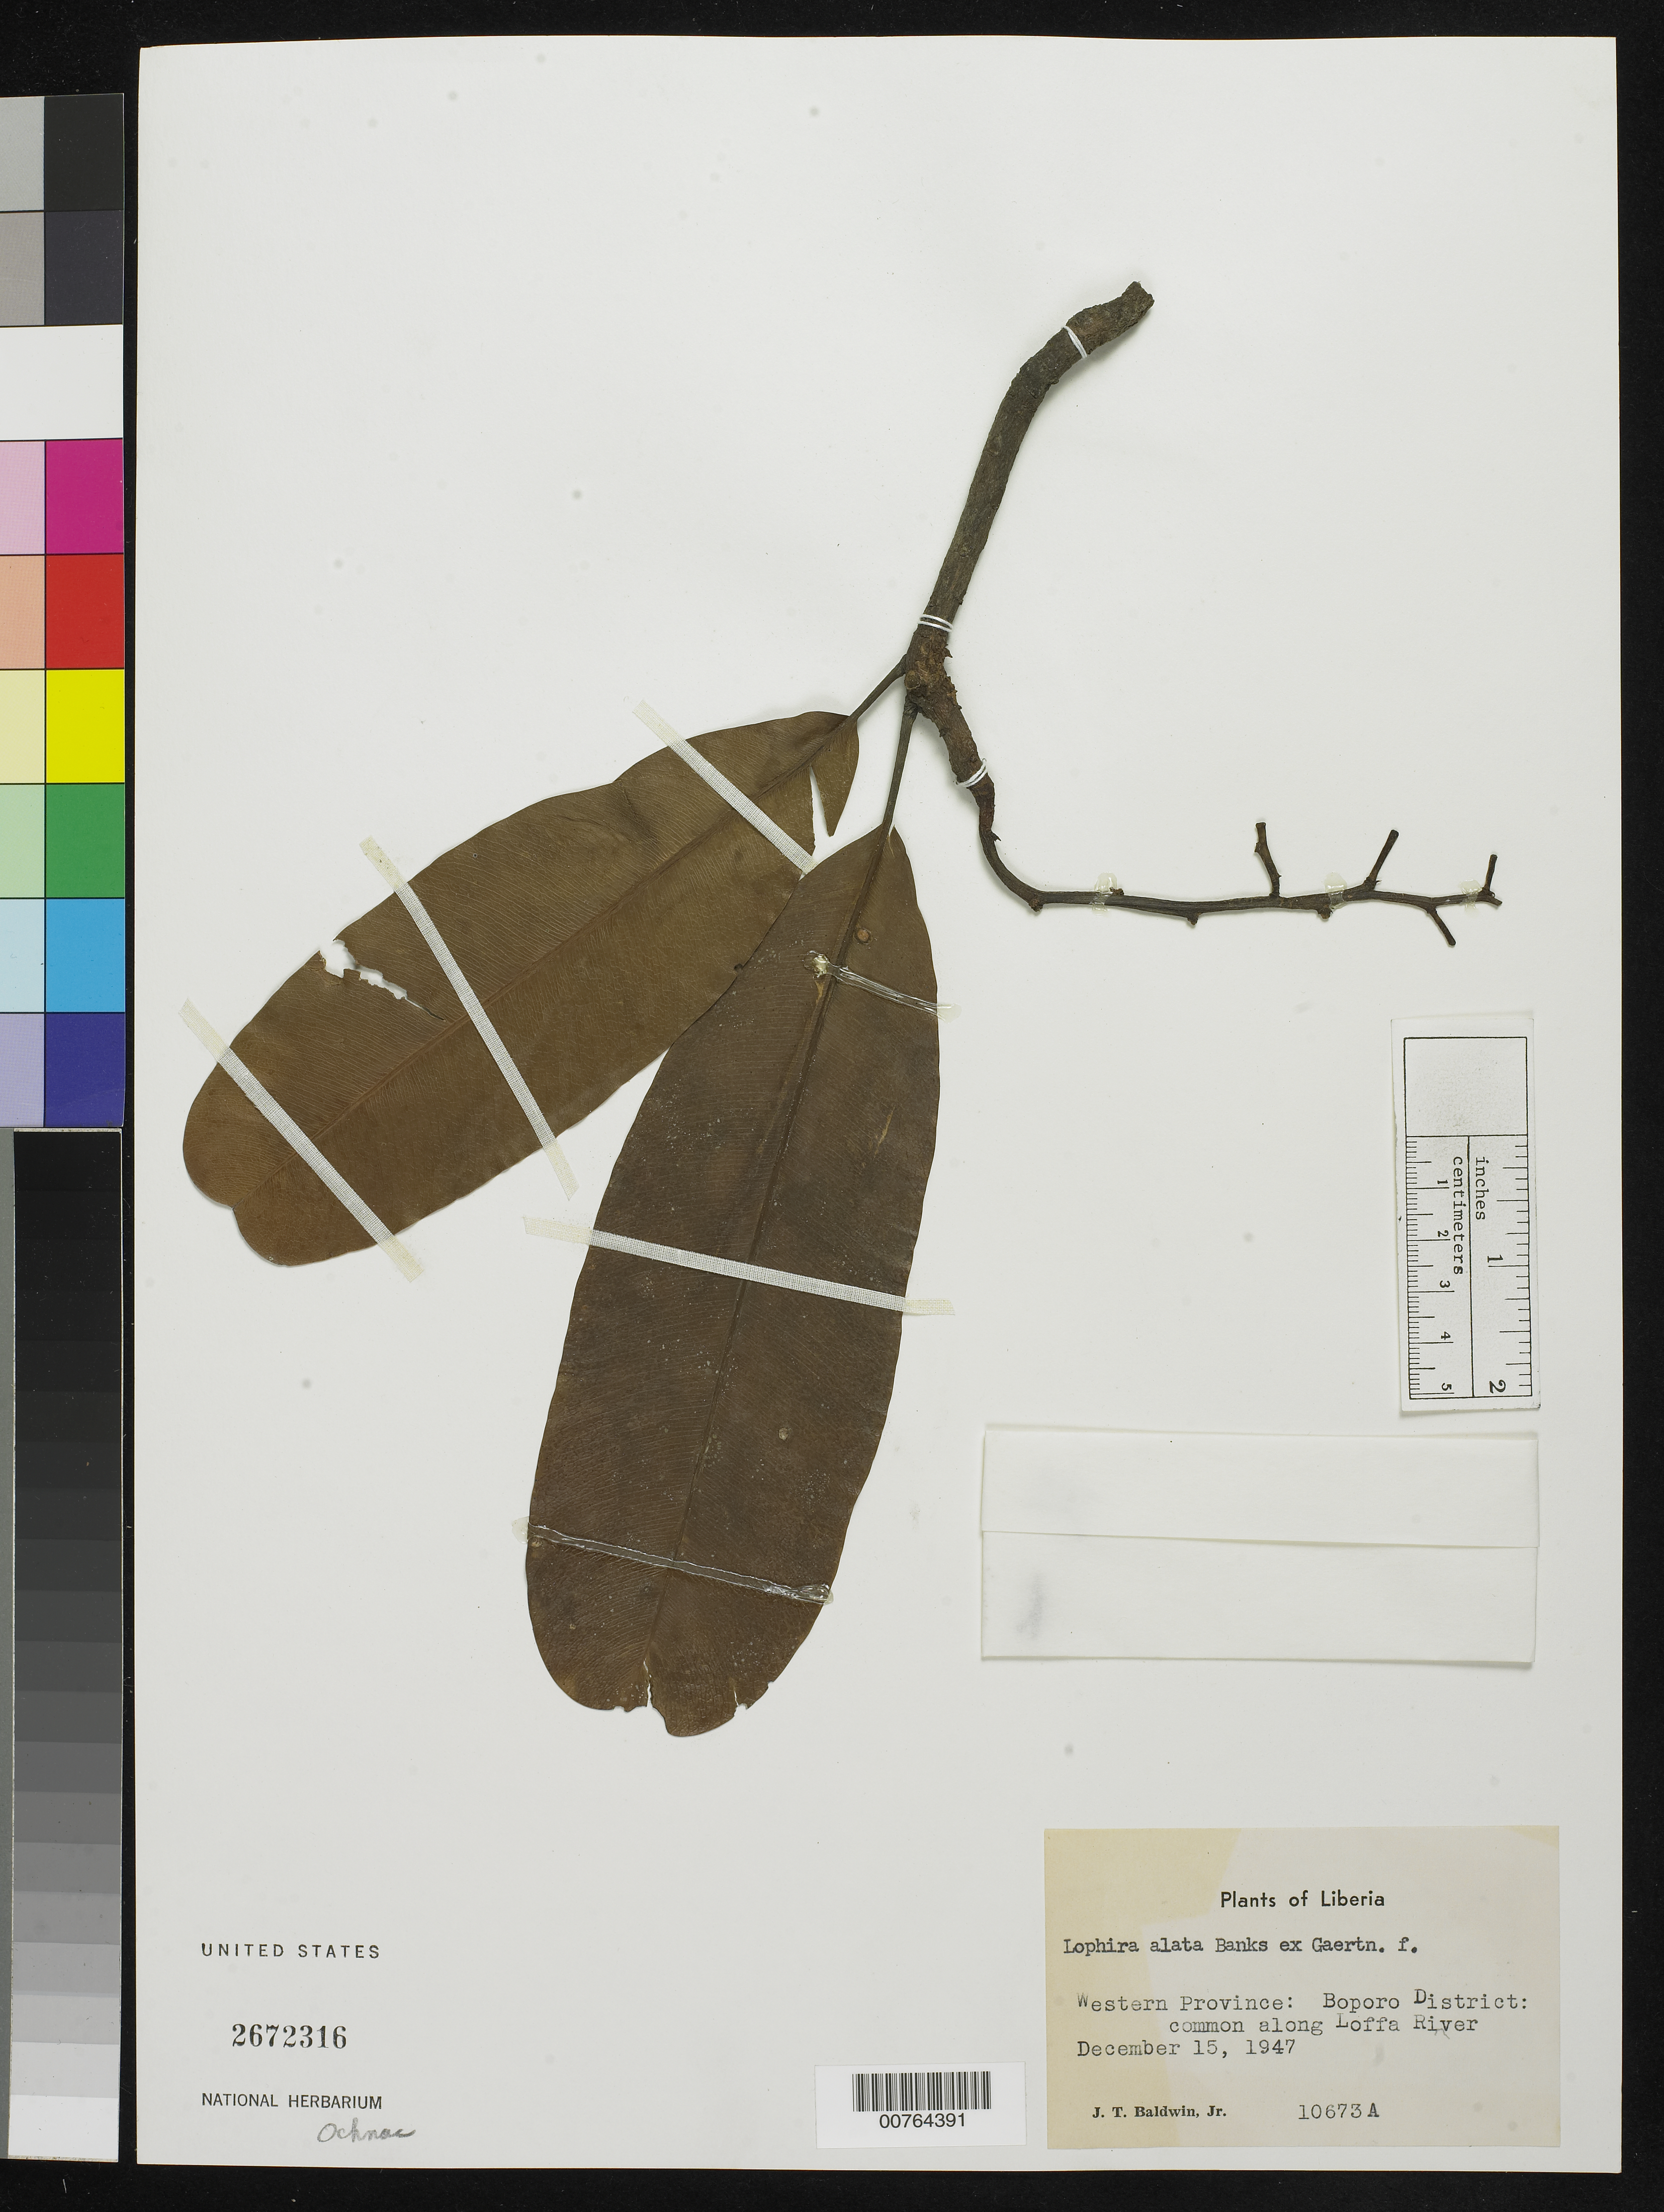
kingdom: Plantae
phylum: Tracheophyta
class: Magnoliopsida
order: Malpighiales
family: Ochnaceae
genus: Lophira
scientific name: Lophira alata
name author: Banks ex C.F. Gaertn.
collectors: J. T. Baldwin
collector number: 10673A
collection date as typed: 15 Dec 1947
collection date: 1947-12-15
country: Liberia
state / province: Lofa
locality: Western Province: Boporo District, Loffa River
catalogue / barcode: US 2672316